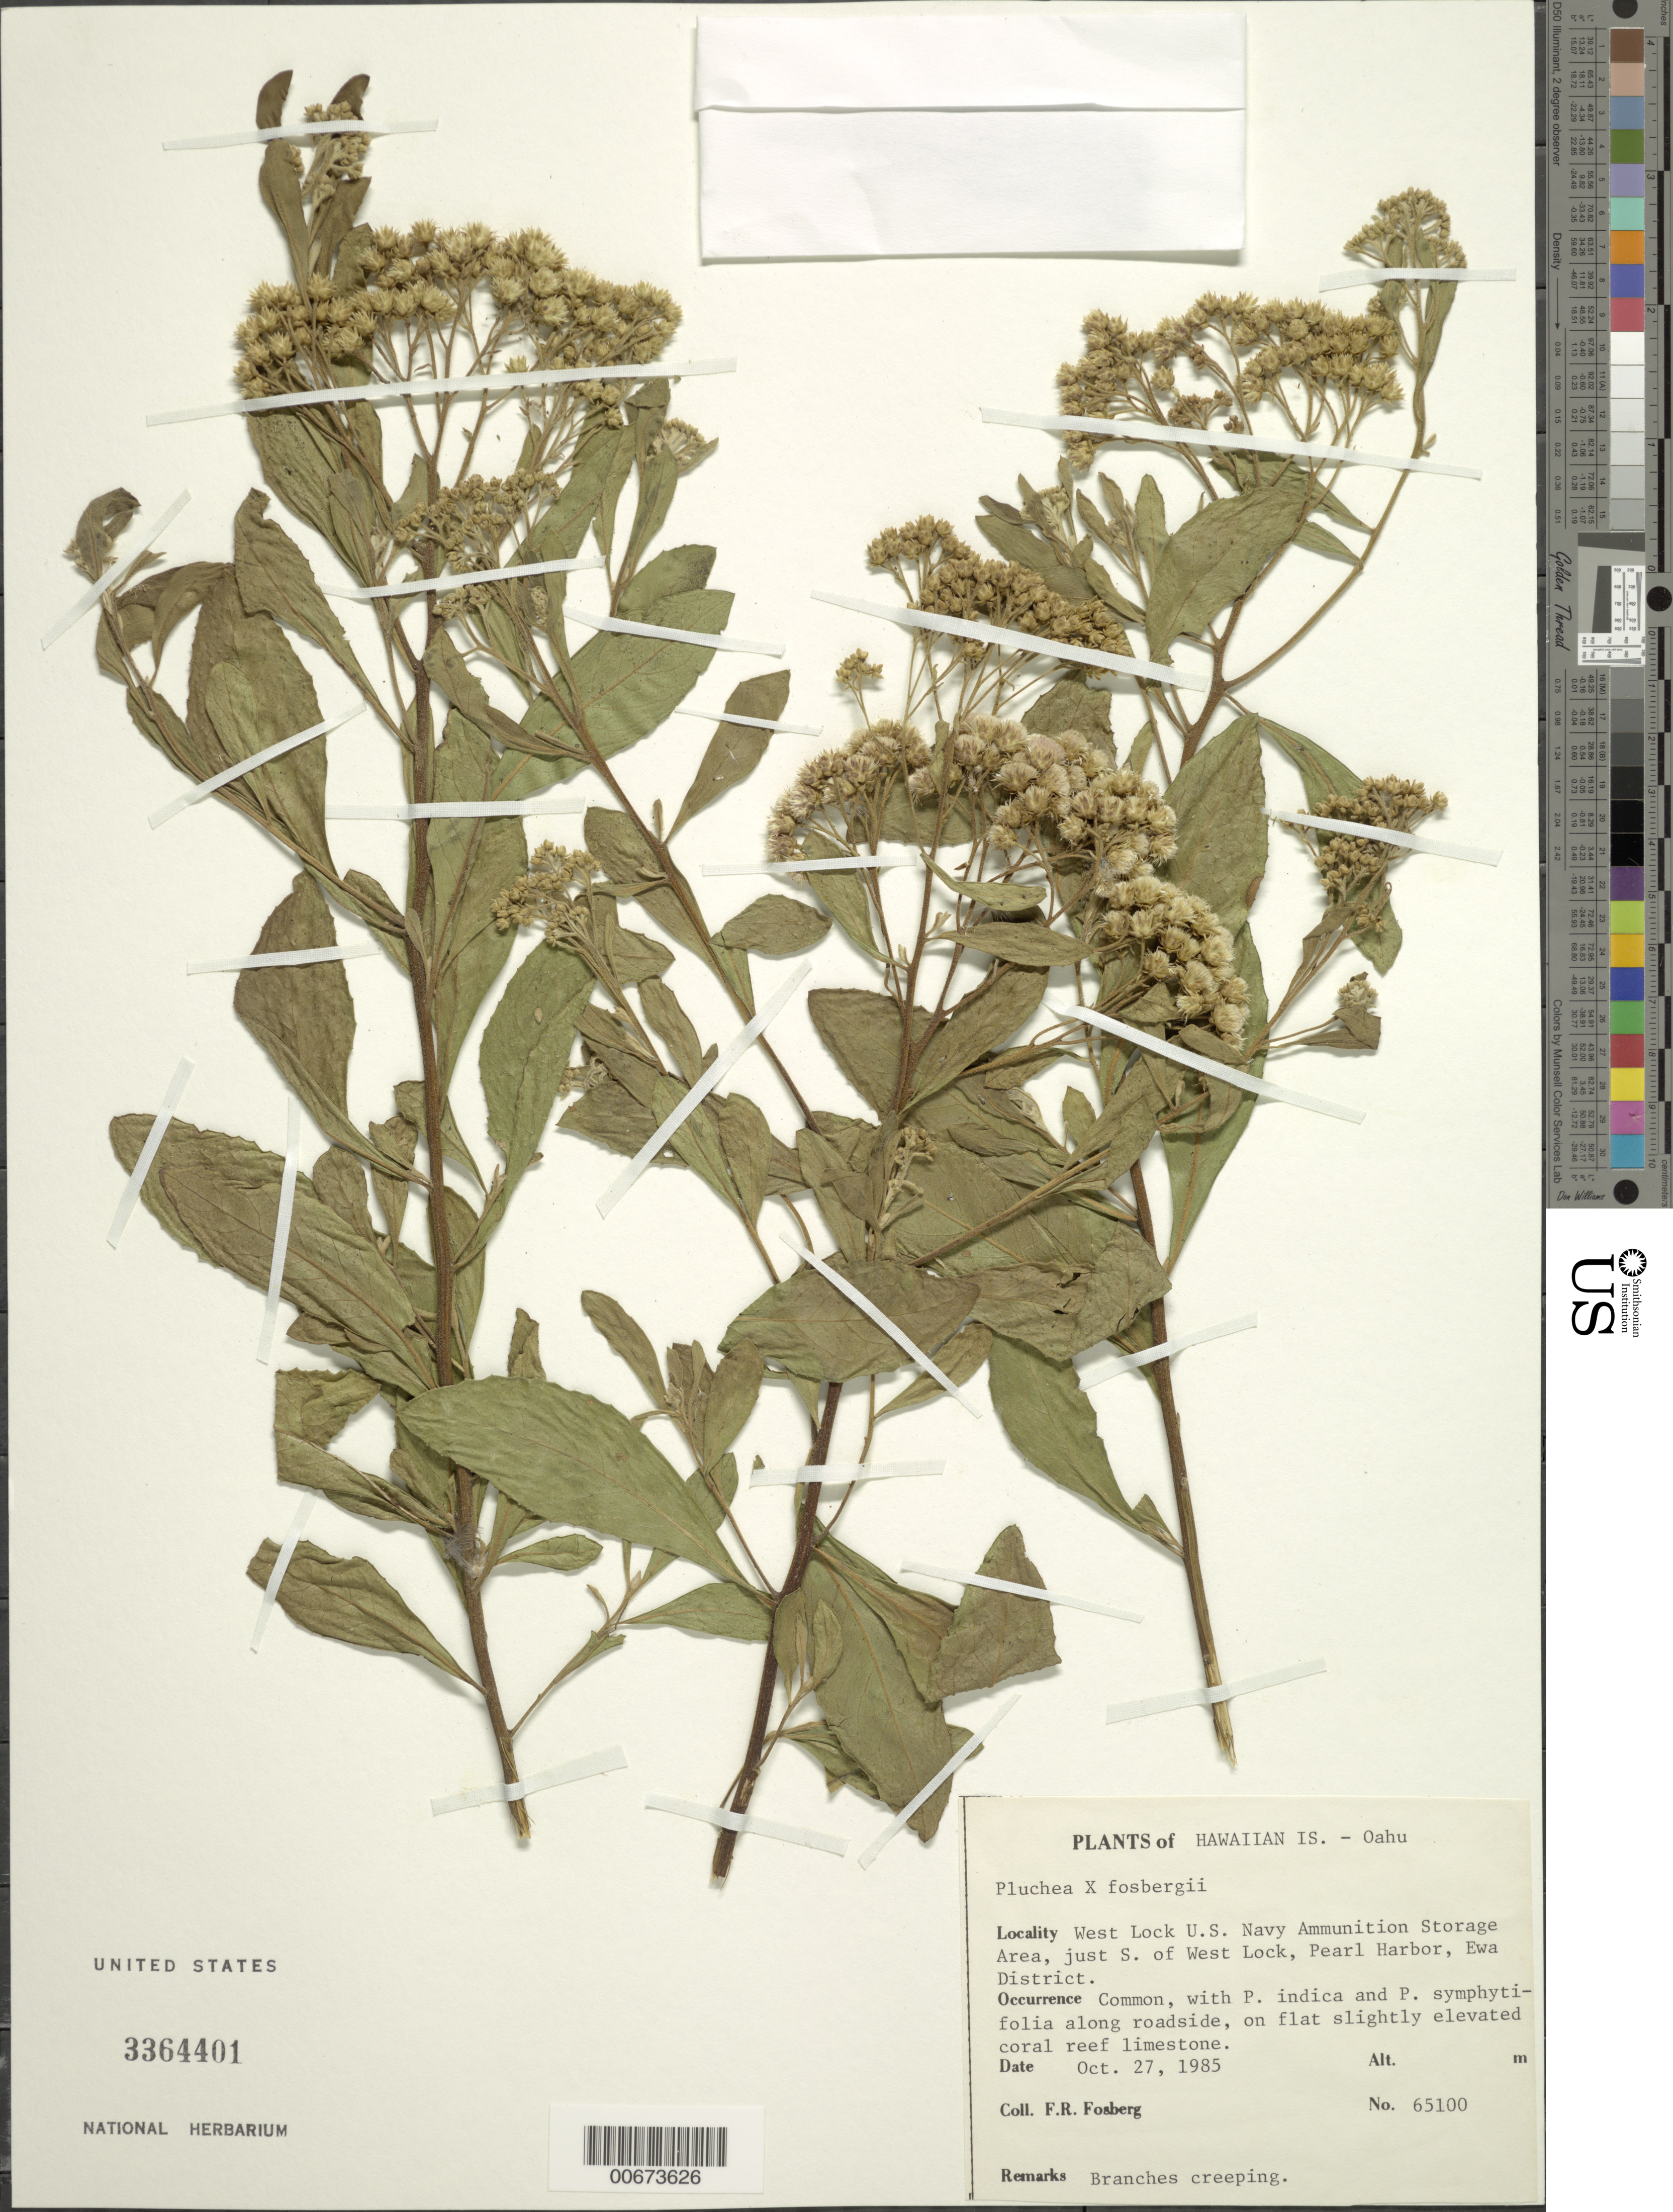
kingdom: Plantae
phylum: Tracheophyta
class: Magnoliopsida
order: Asterales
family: Asteraceae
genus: Pluchea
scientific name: Pluchea x fosbergii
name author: Cooperr. & Galang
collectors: F. R. Fosberg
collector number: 65100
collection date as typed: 27 Oct 1985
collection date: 1985-10-27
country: United States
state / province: Hawaii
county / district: Honolulu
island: Oahu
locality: Ewa District, Pearl Harbor, West Lock U.S. Navy Ammunition Storage Area, just S of West Lock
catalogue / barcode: US 3364401